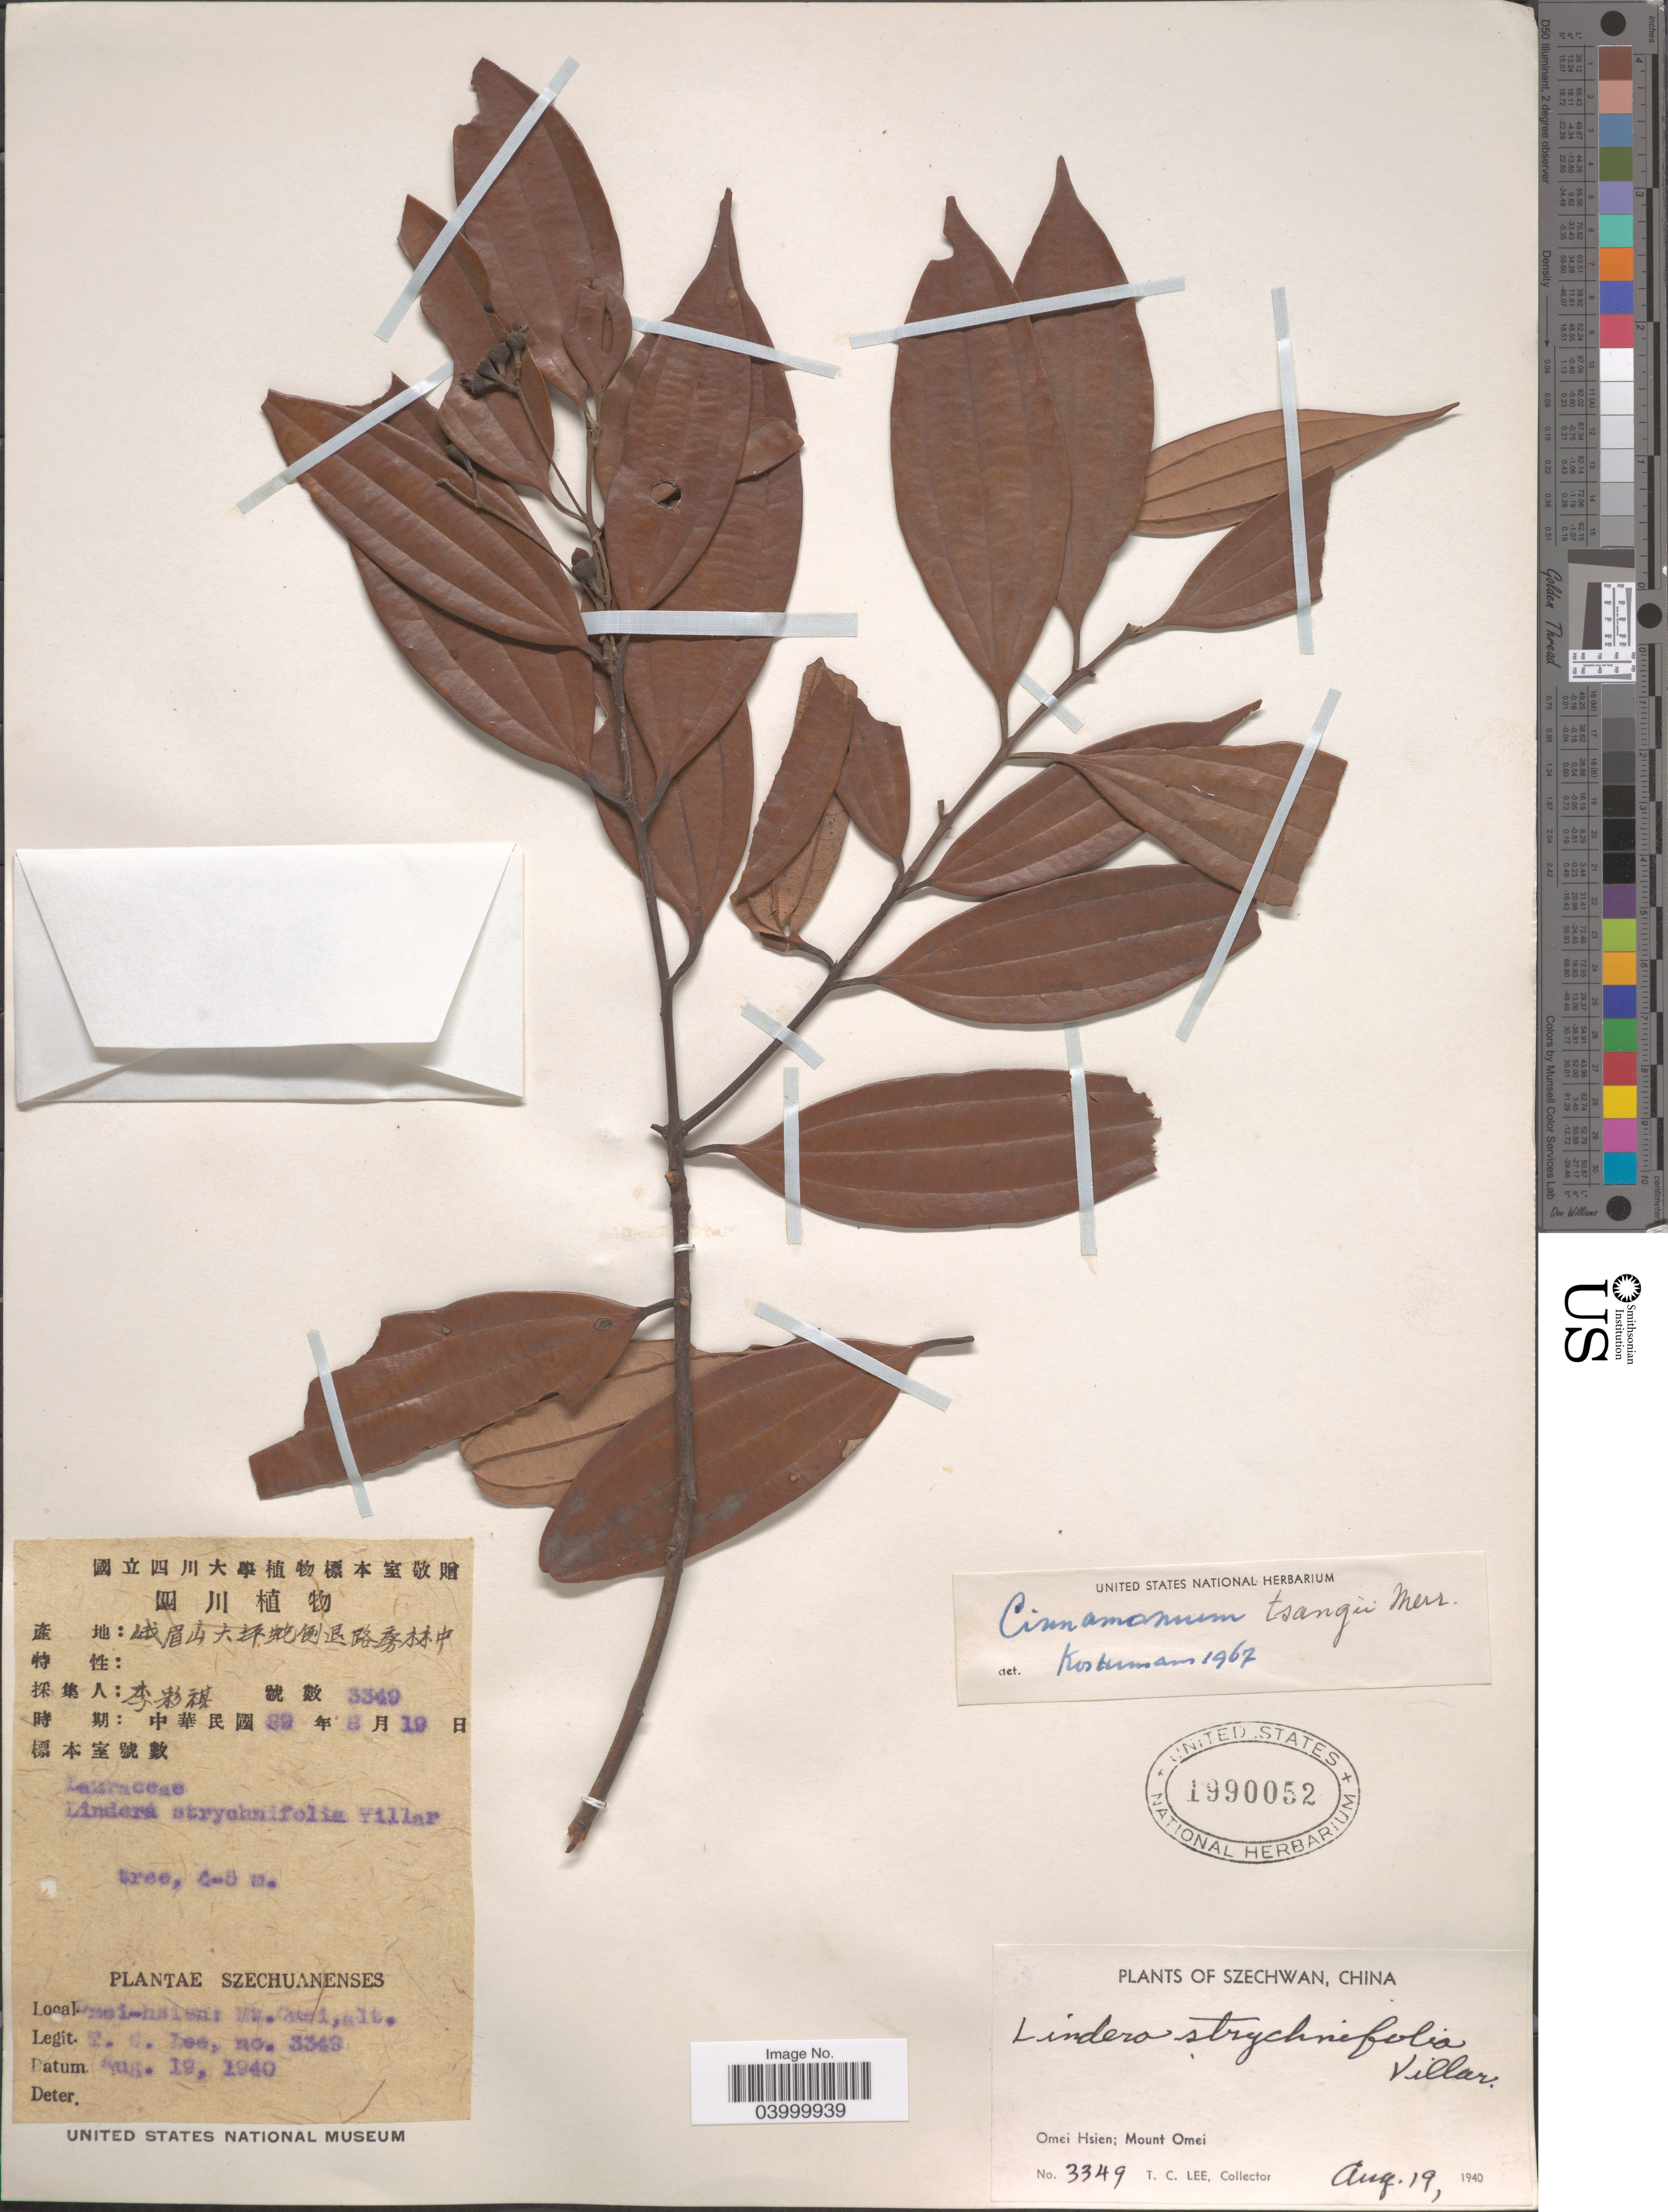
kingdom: Plantae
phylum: Tracheophyta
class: Magnoliopsida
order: Laurales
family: Lauraceae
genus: Cinnamomum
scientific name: Cinnamomum tsangii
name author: Merr.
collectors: T. Lee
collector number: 3349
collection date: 1940-08-19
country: China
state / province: Sichuan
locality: Szechwan. Omei Hsien; Mount Omei.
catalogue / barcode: US 1990052